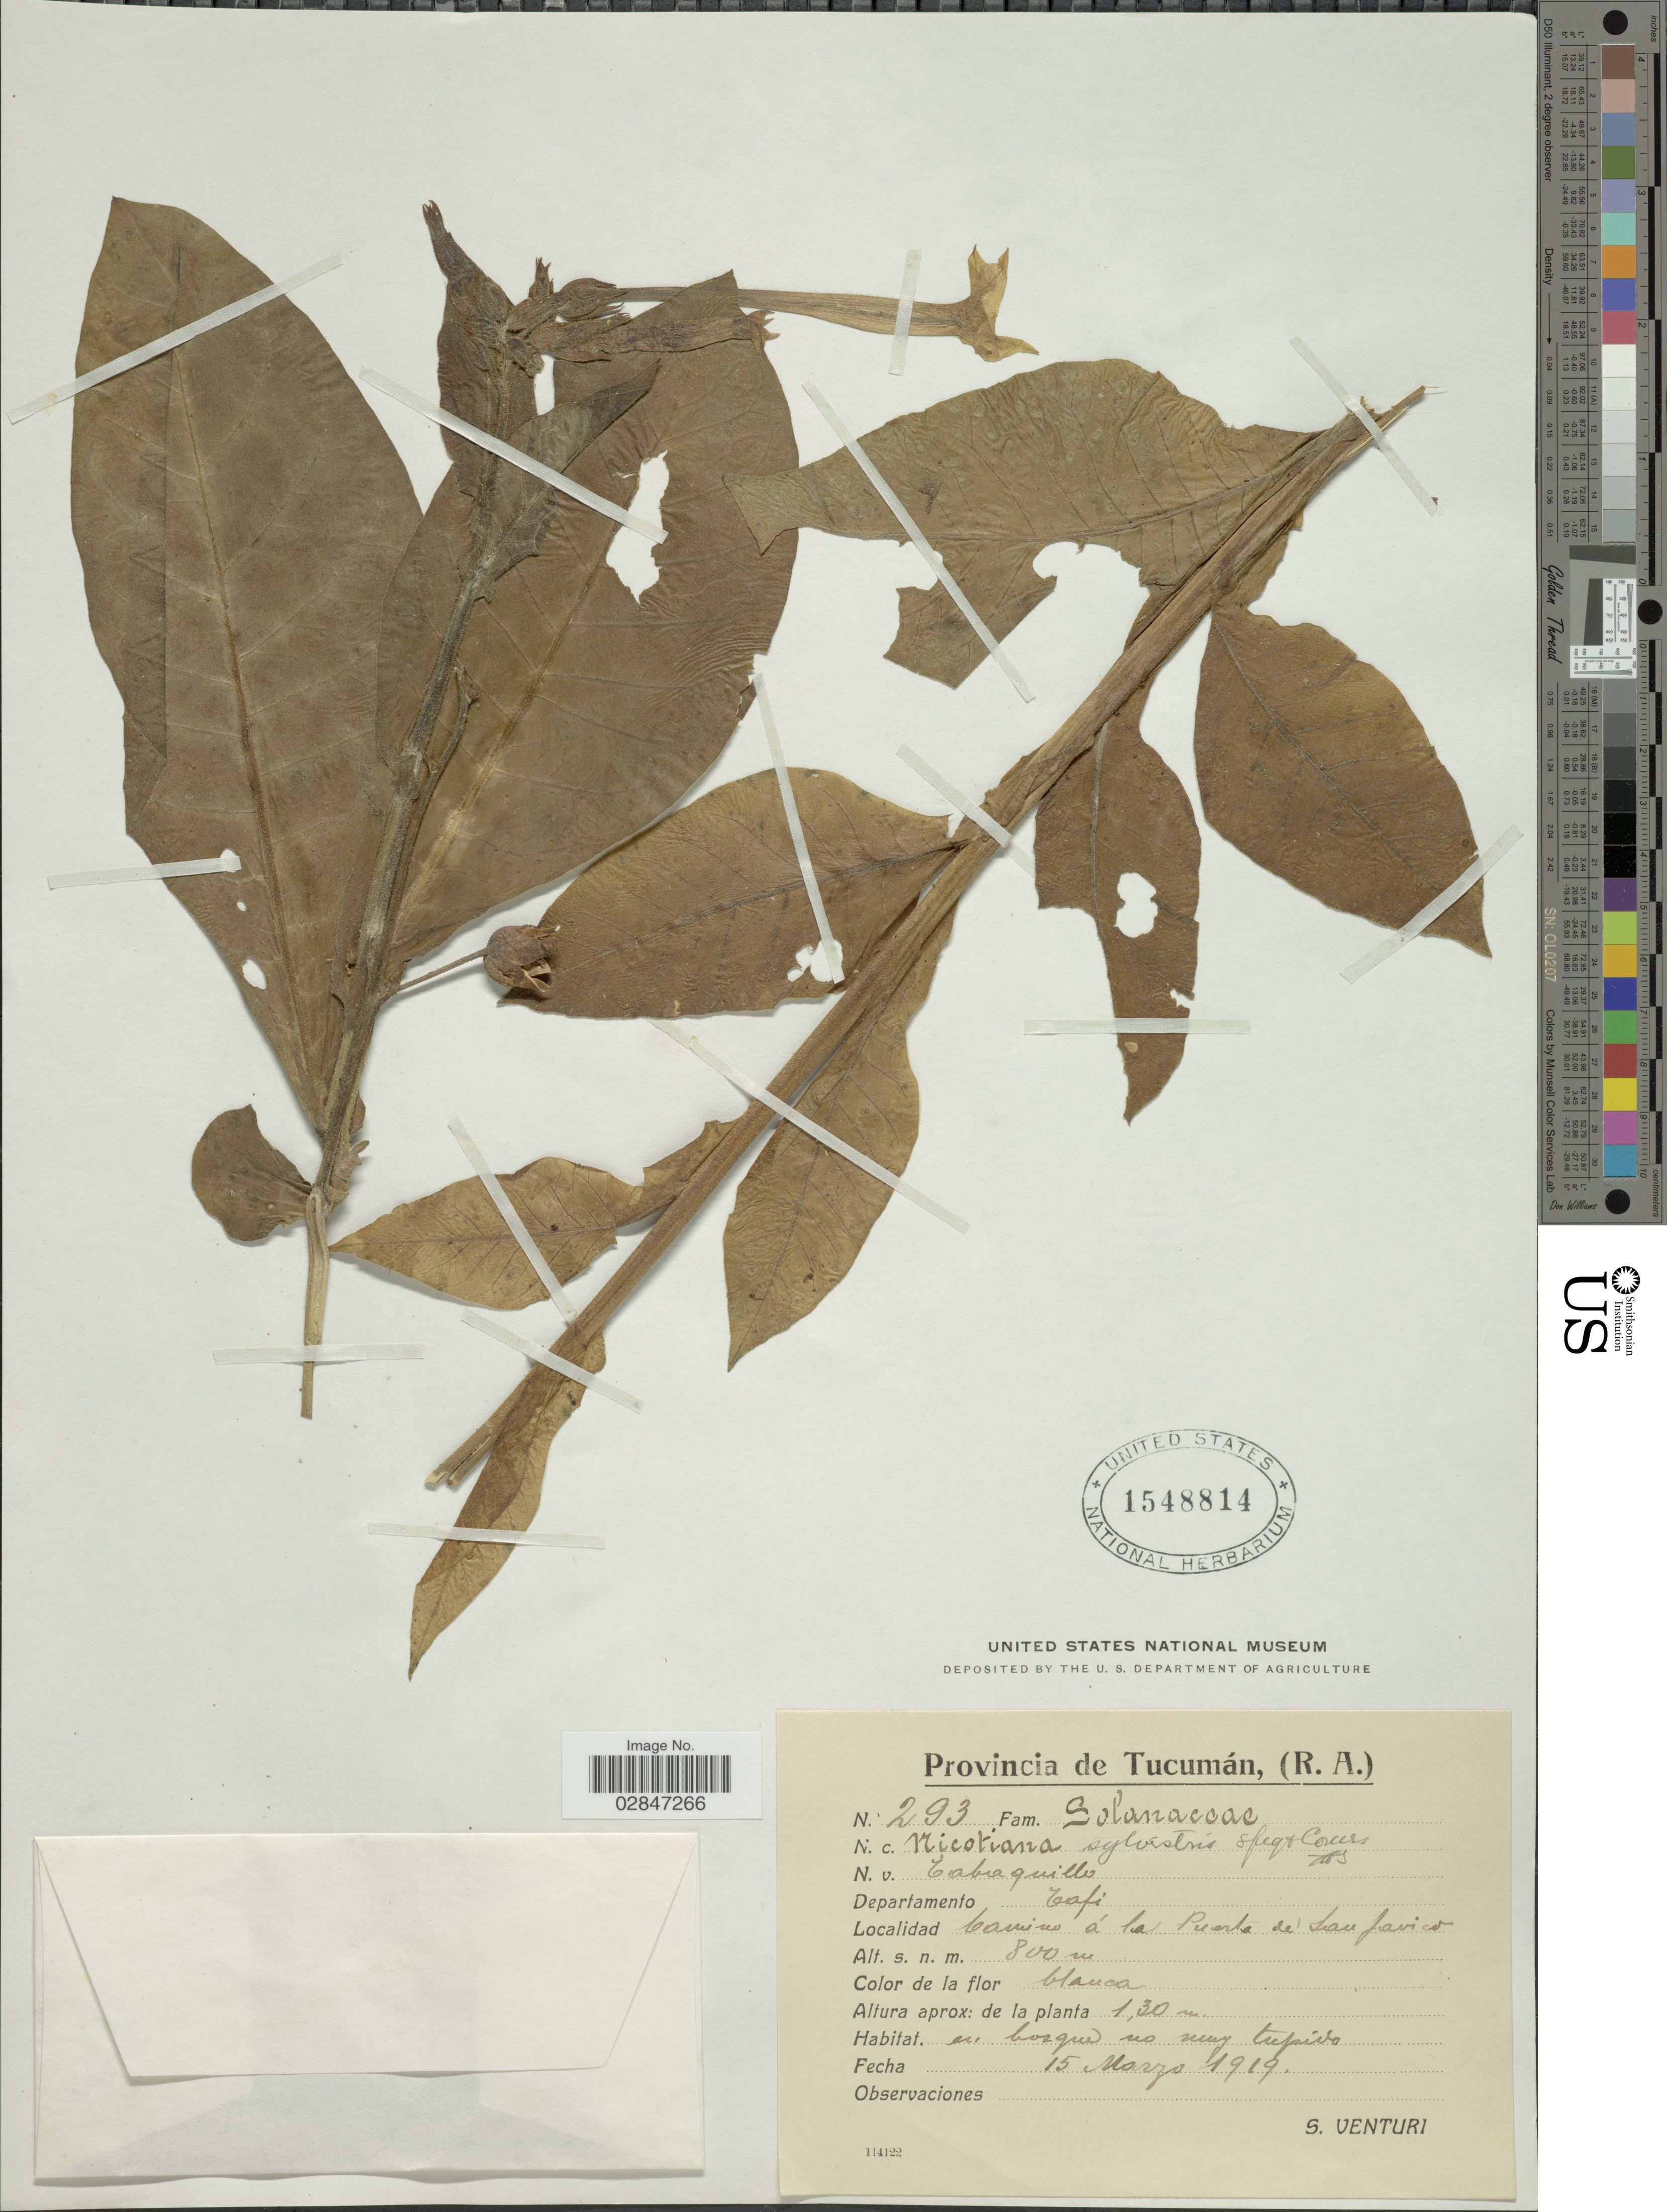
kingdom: Plantae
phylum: Tracheophyta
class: Magnoliopsida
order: Solanales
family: Solanaceae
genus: Nicotiana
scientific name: Nicotiana sylvestris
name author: Speg.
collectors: S. Venturi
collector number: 293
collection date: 1919-03-15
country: Argentina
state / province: Tucuman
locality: Provincia de Tucumán, (R. A.), Departamento Tafi, Camino a la Puerta de San Javier.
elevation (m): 800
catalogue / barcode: US 1548814